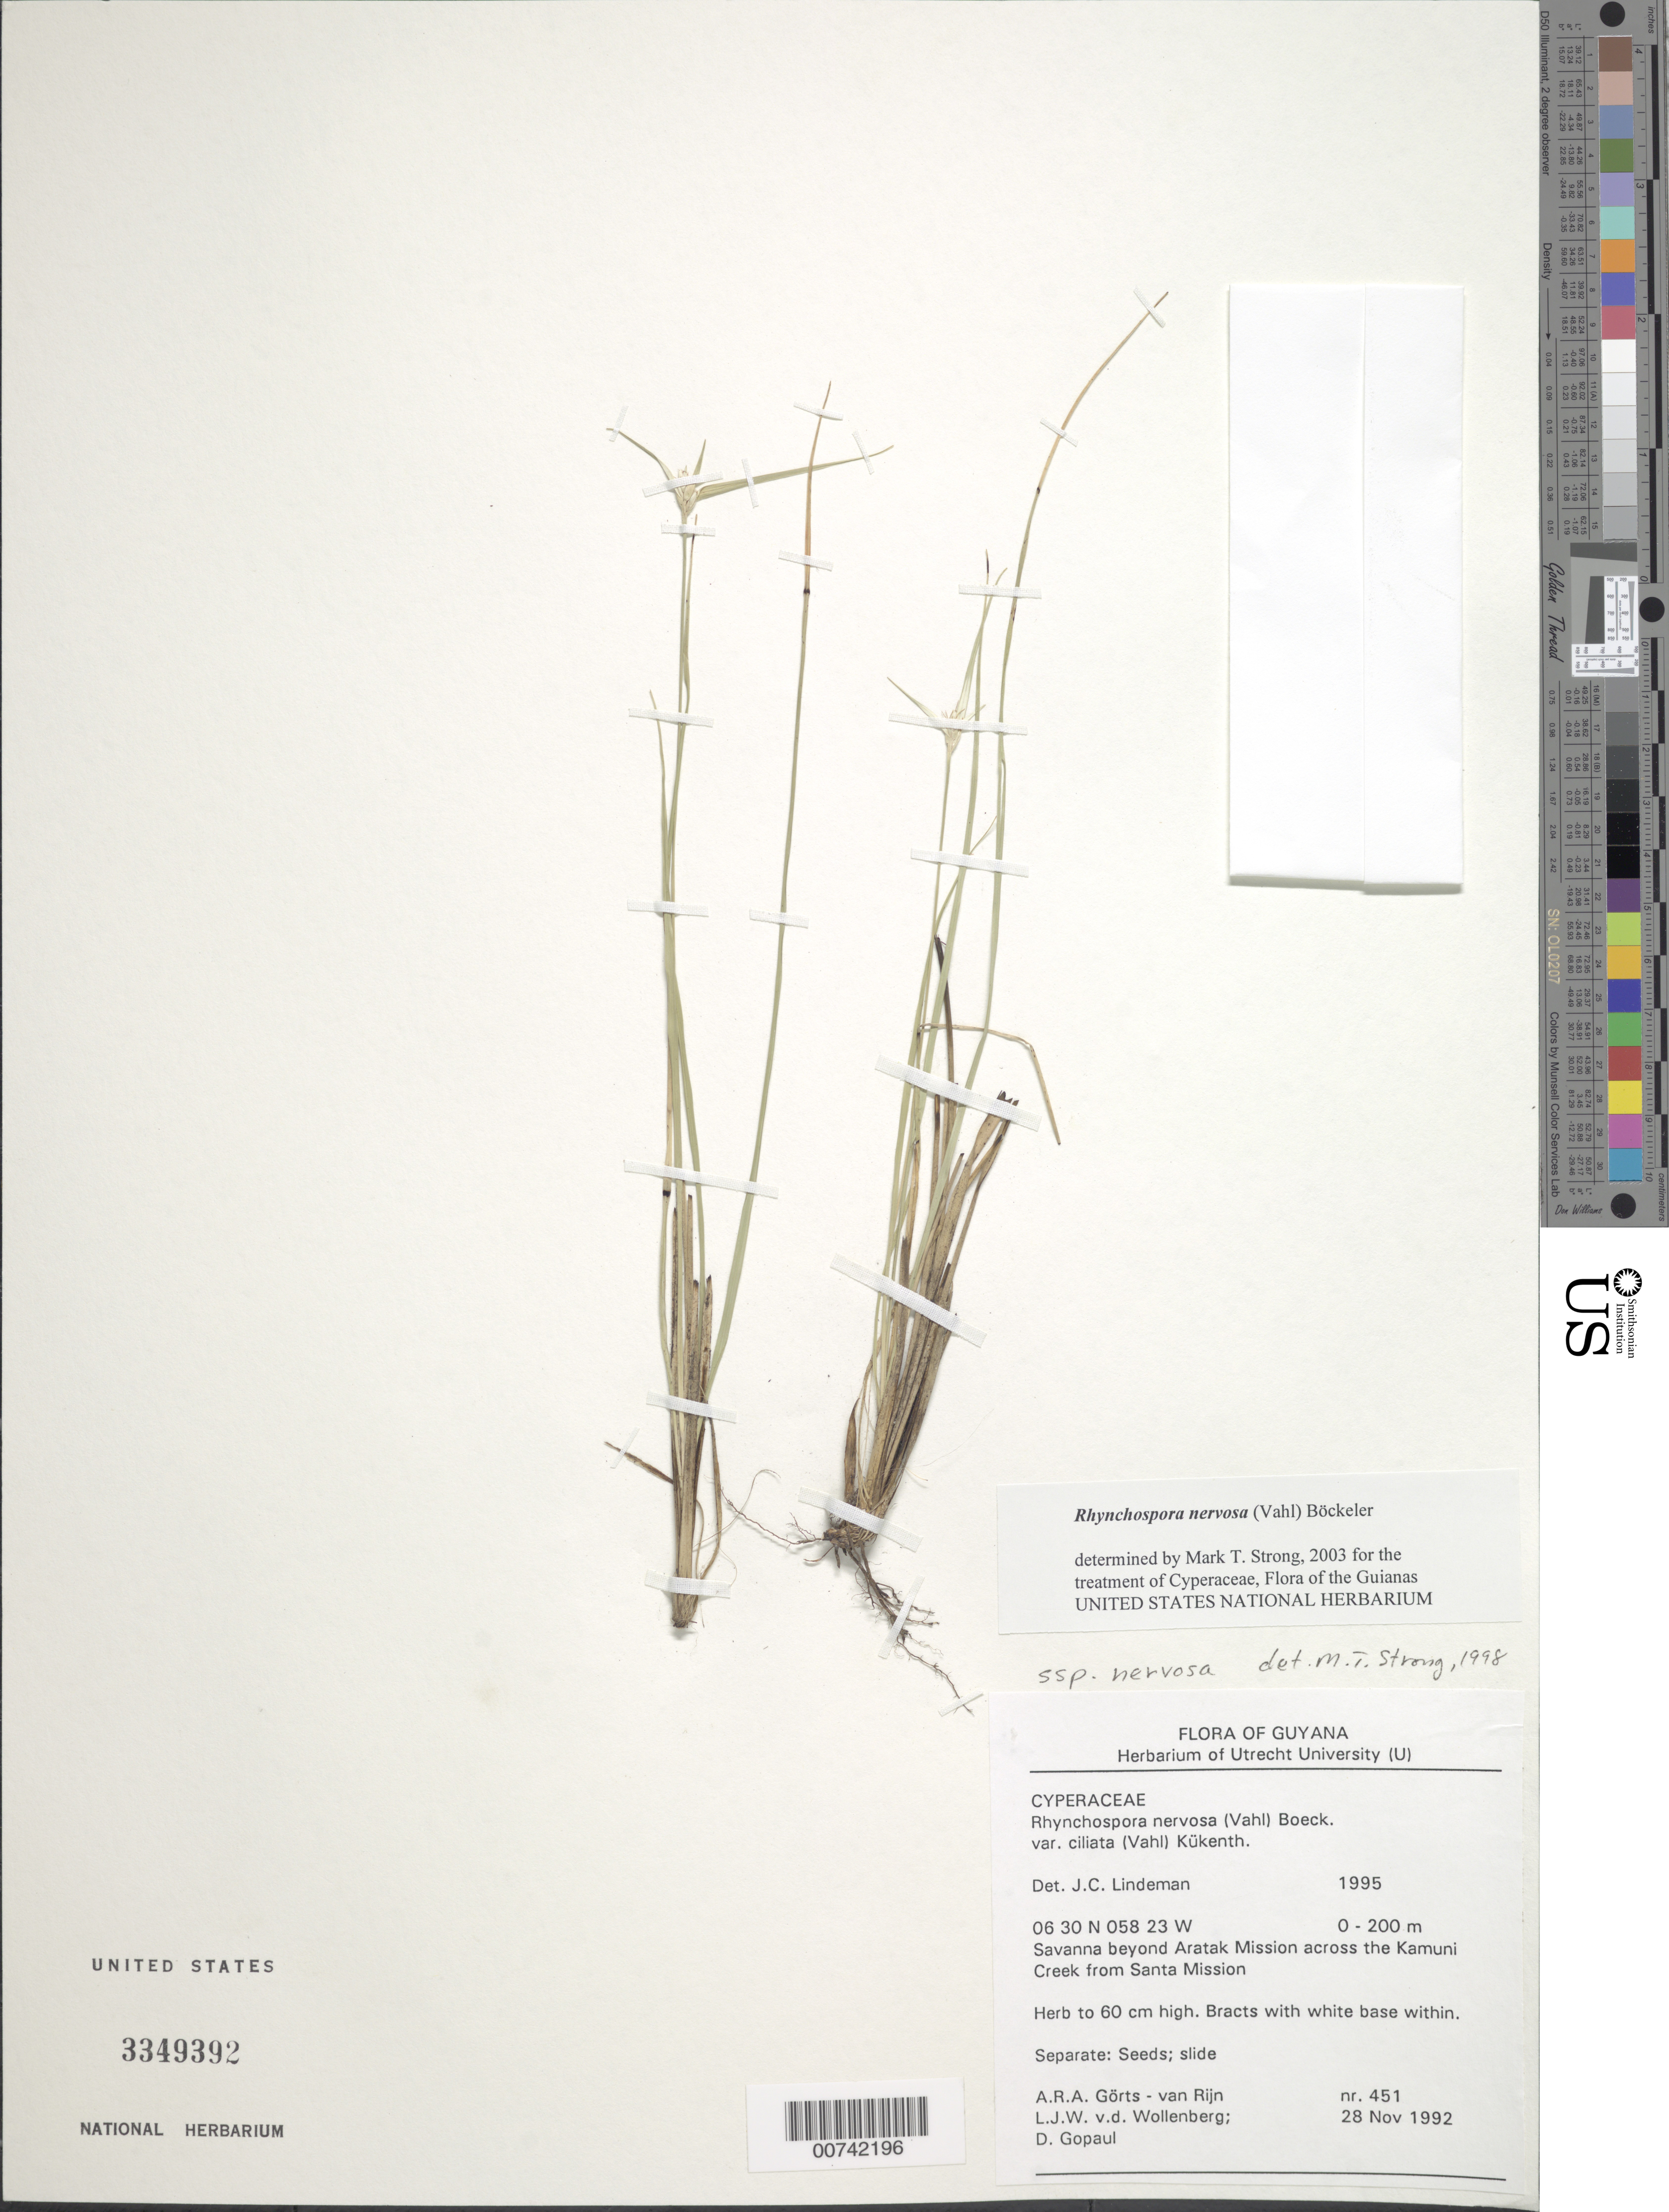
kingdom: Plantae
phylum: Tracheophyta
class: Liliopsida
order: Poales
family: Cyperaceae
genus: Rhynchospora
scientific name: Rhynchospora nervosa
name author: (Vahl) Boeckeler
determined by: Strong, M. T., (US), Smithsonian Institution - National Museum of Natural History (UNITED STATES)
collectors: A. .R. A. Görts-van Rijn, L. van der Wollenberg & D. Gopaul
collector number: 451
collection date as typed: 28-Nov-92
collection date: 1992-11-28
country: Guyana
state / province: Demerara-Mahaica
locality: Aratak Mission, across Kamuni Creek from Santa Mission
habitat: Savanna beyond Mission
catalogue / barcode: US 3349392